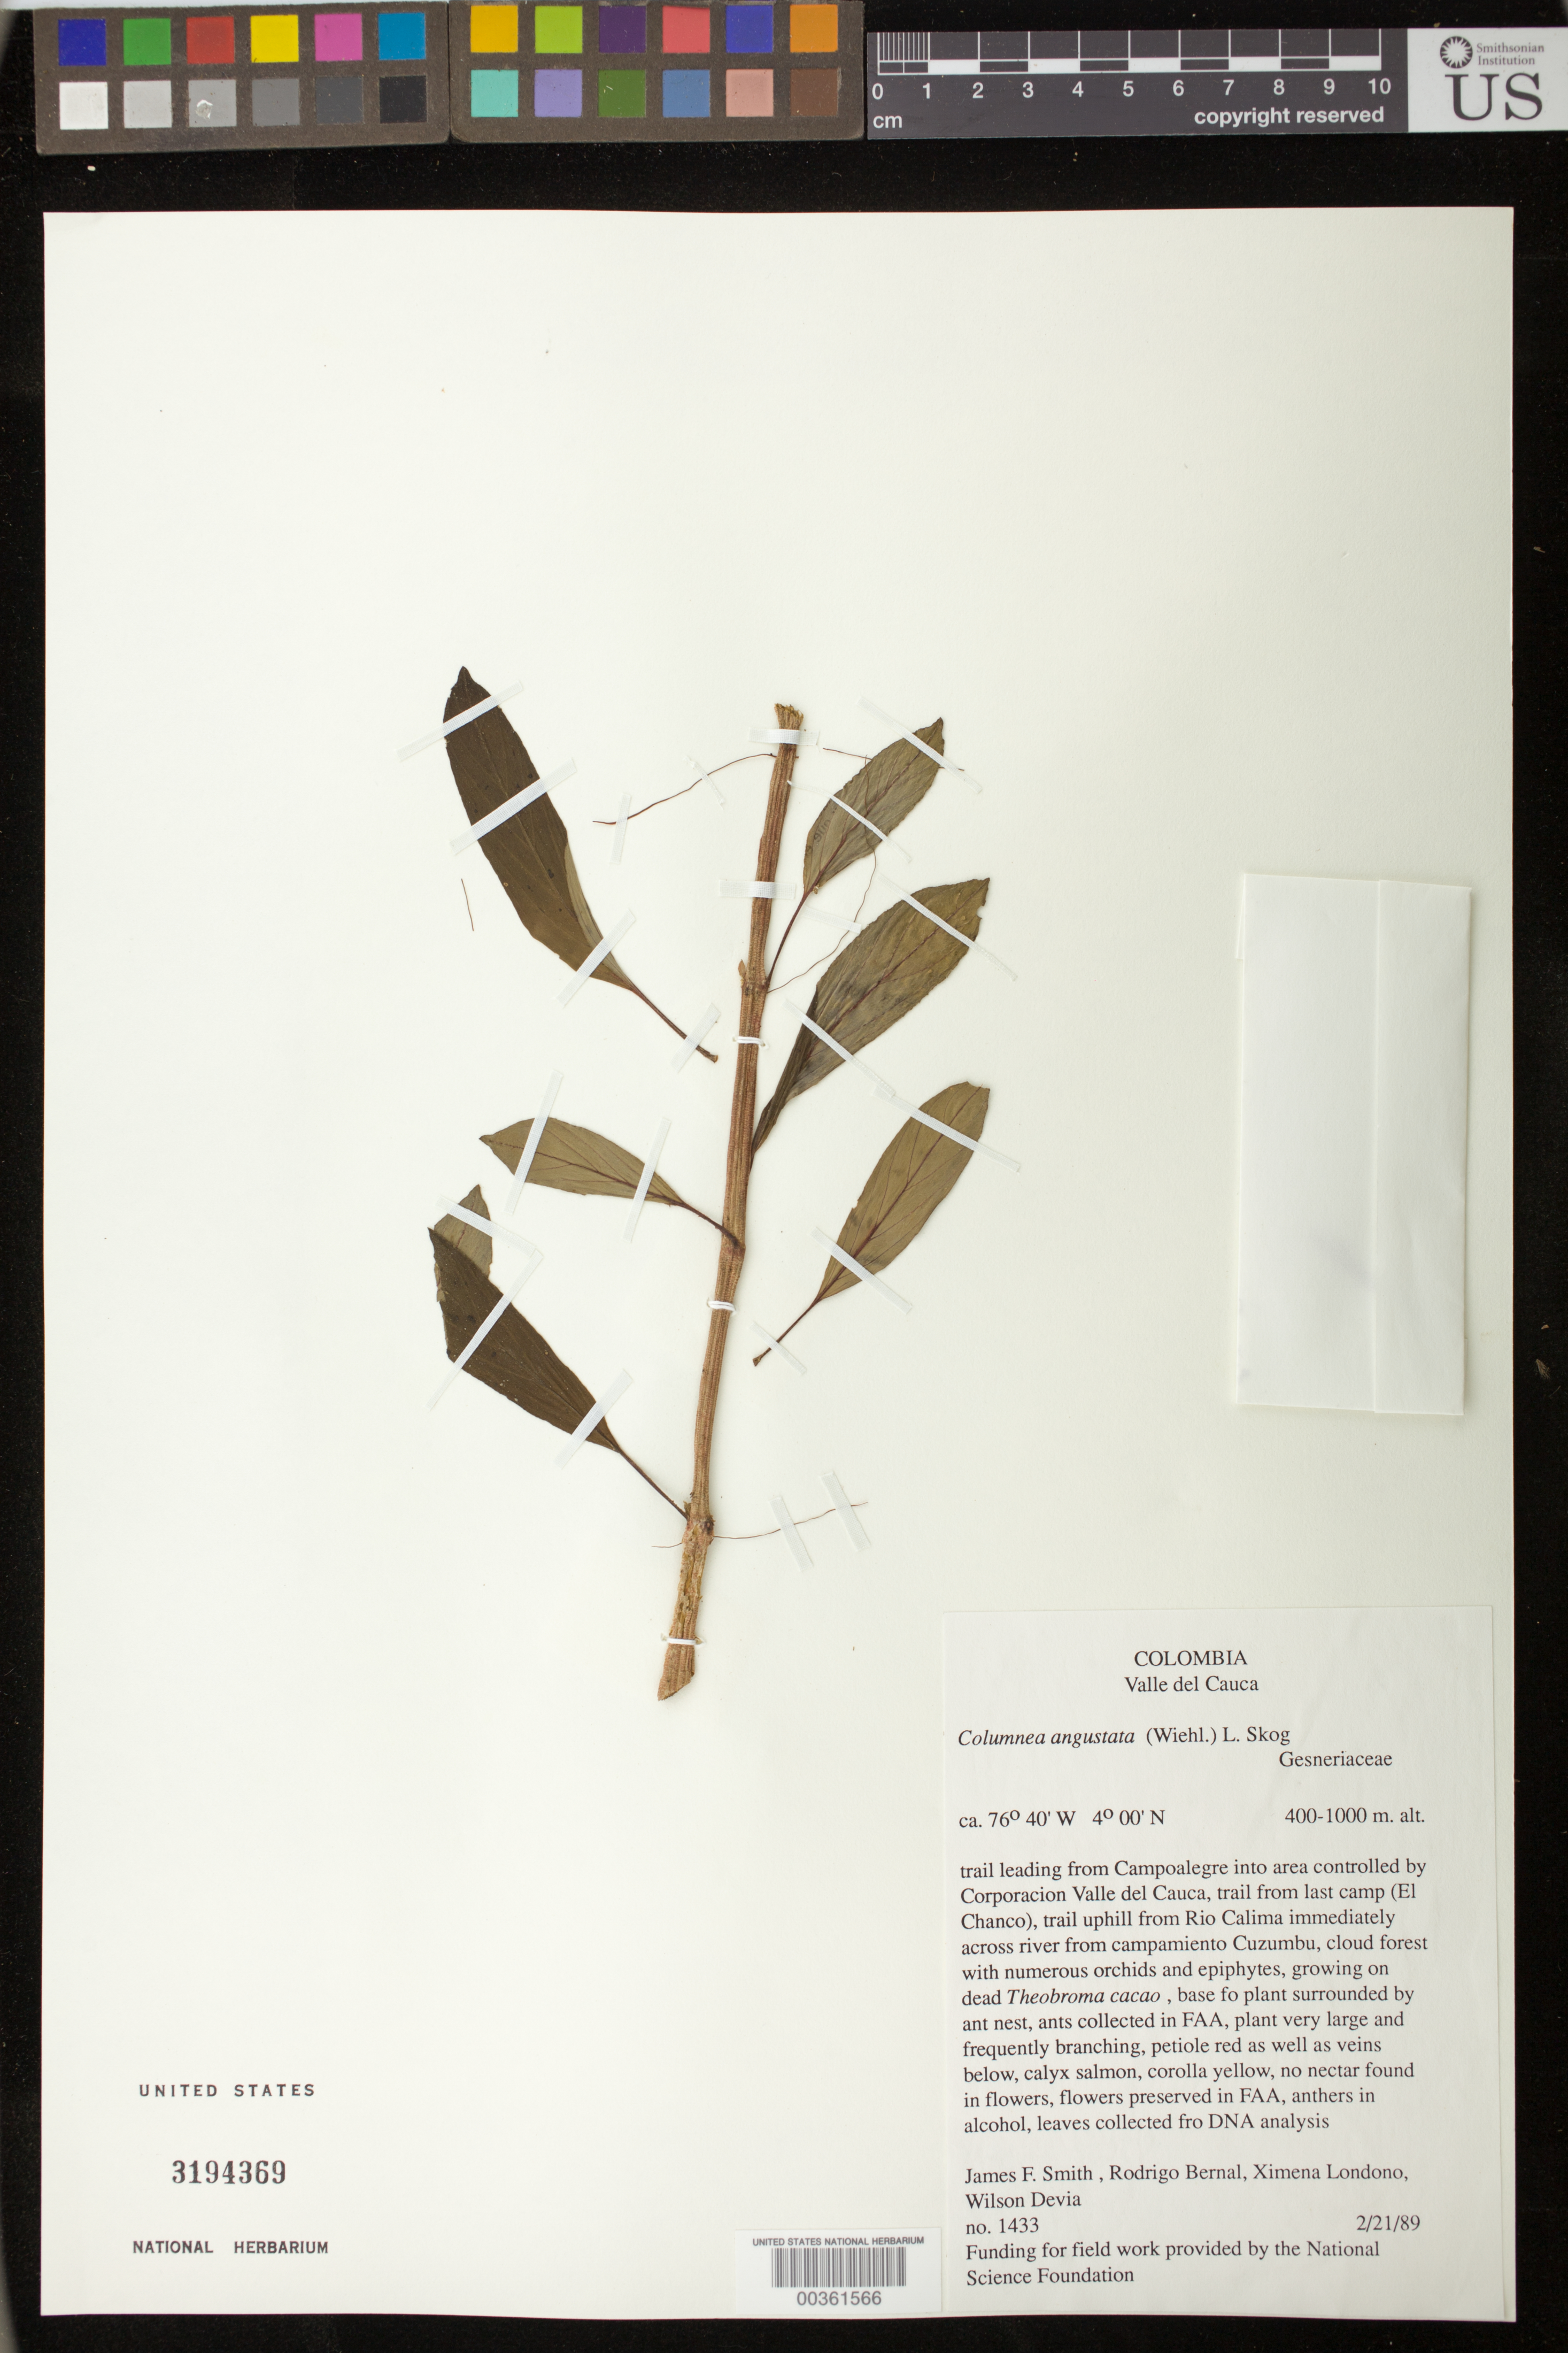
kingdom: Plantae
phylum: Tracheophyta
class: Magnoliopsida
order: Lamiales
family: Gesneriaceae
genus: Columnea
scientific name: Columnea angustata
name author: (Wiehler) L.E. Skog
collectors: J. Smith, R. Bernal, X. Londoño & W. Devia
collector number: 1433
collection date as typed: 21 Feb 1989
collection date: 1989-02-21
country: Colombia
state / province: Valle del Cauca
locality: Trail leading from Campoalegre into area controlled by Corporacion Valle del Cauca, trail fromlast camp, ...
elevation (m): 400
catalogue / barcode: US 3194369